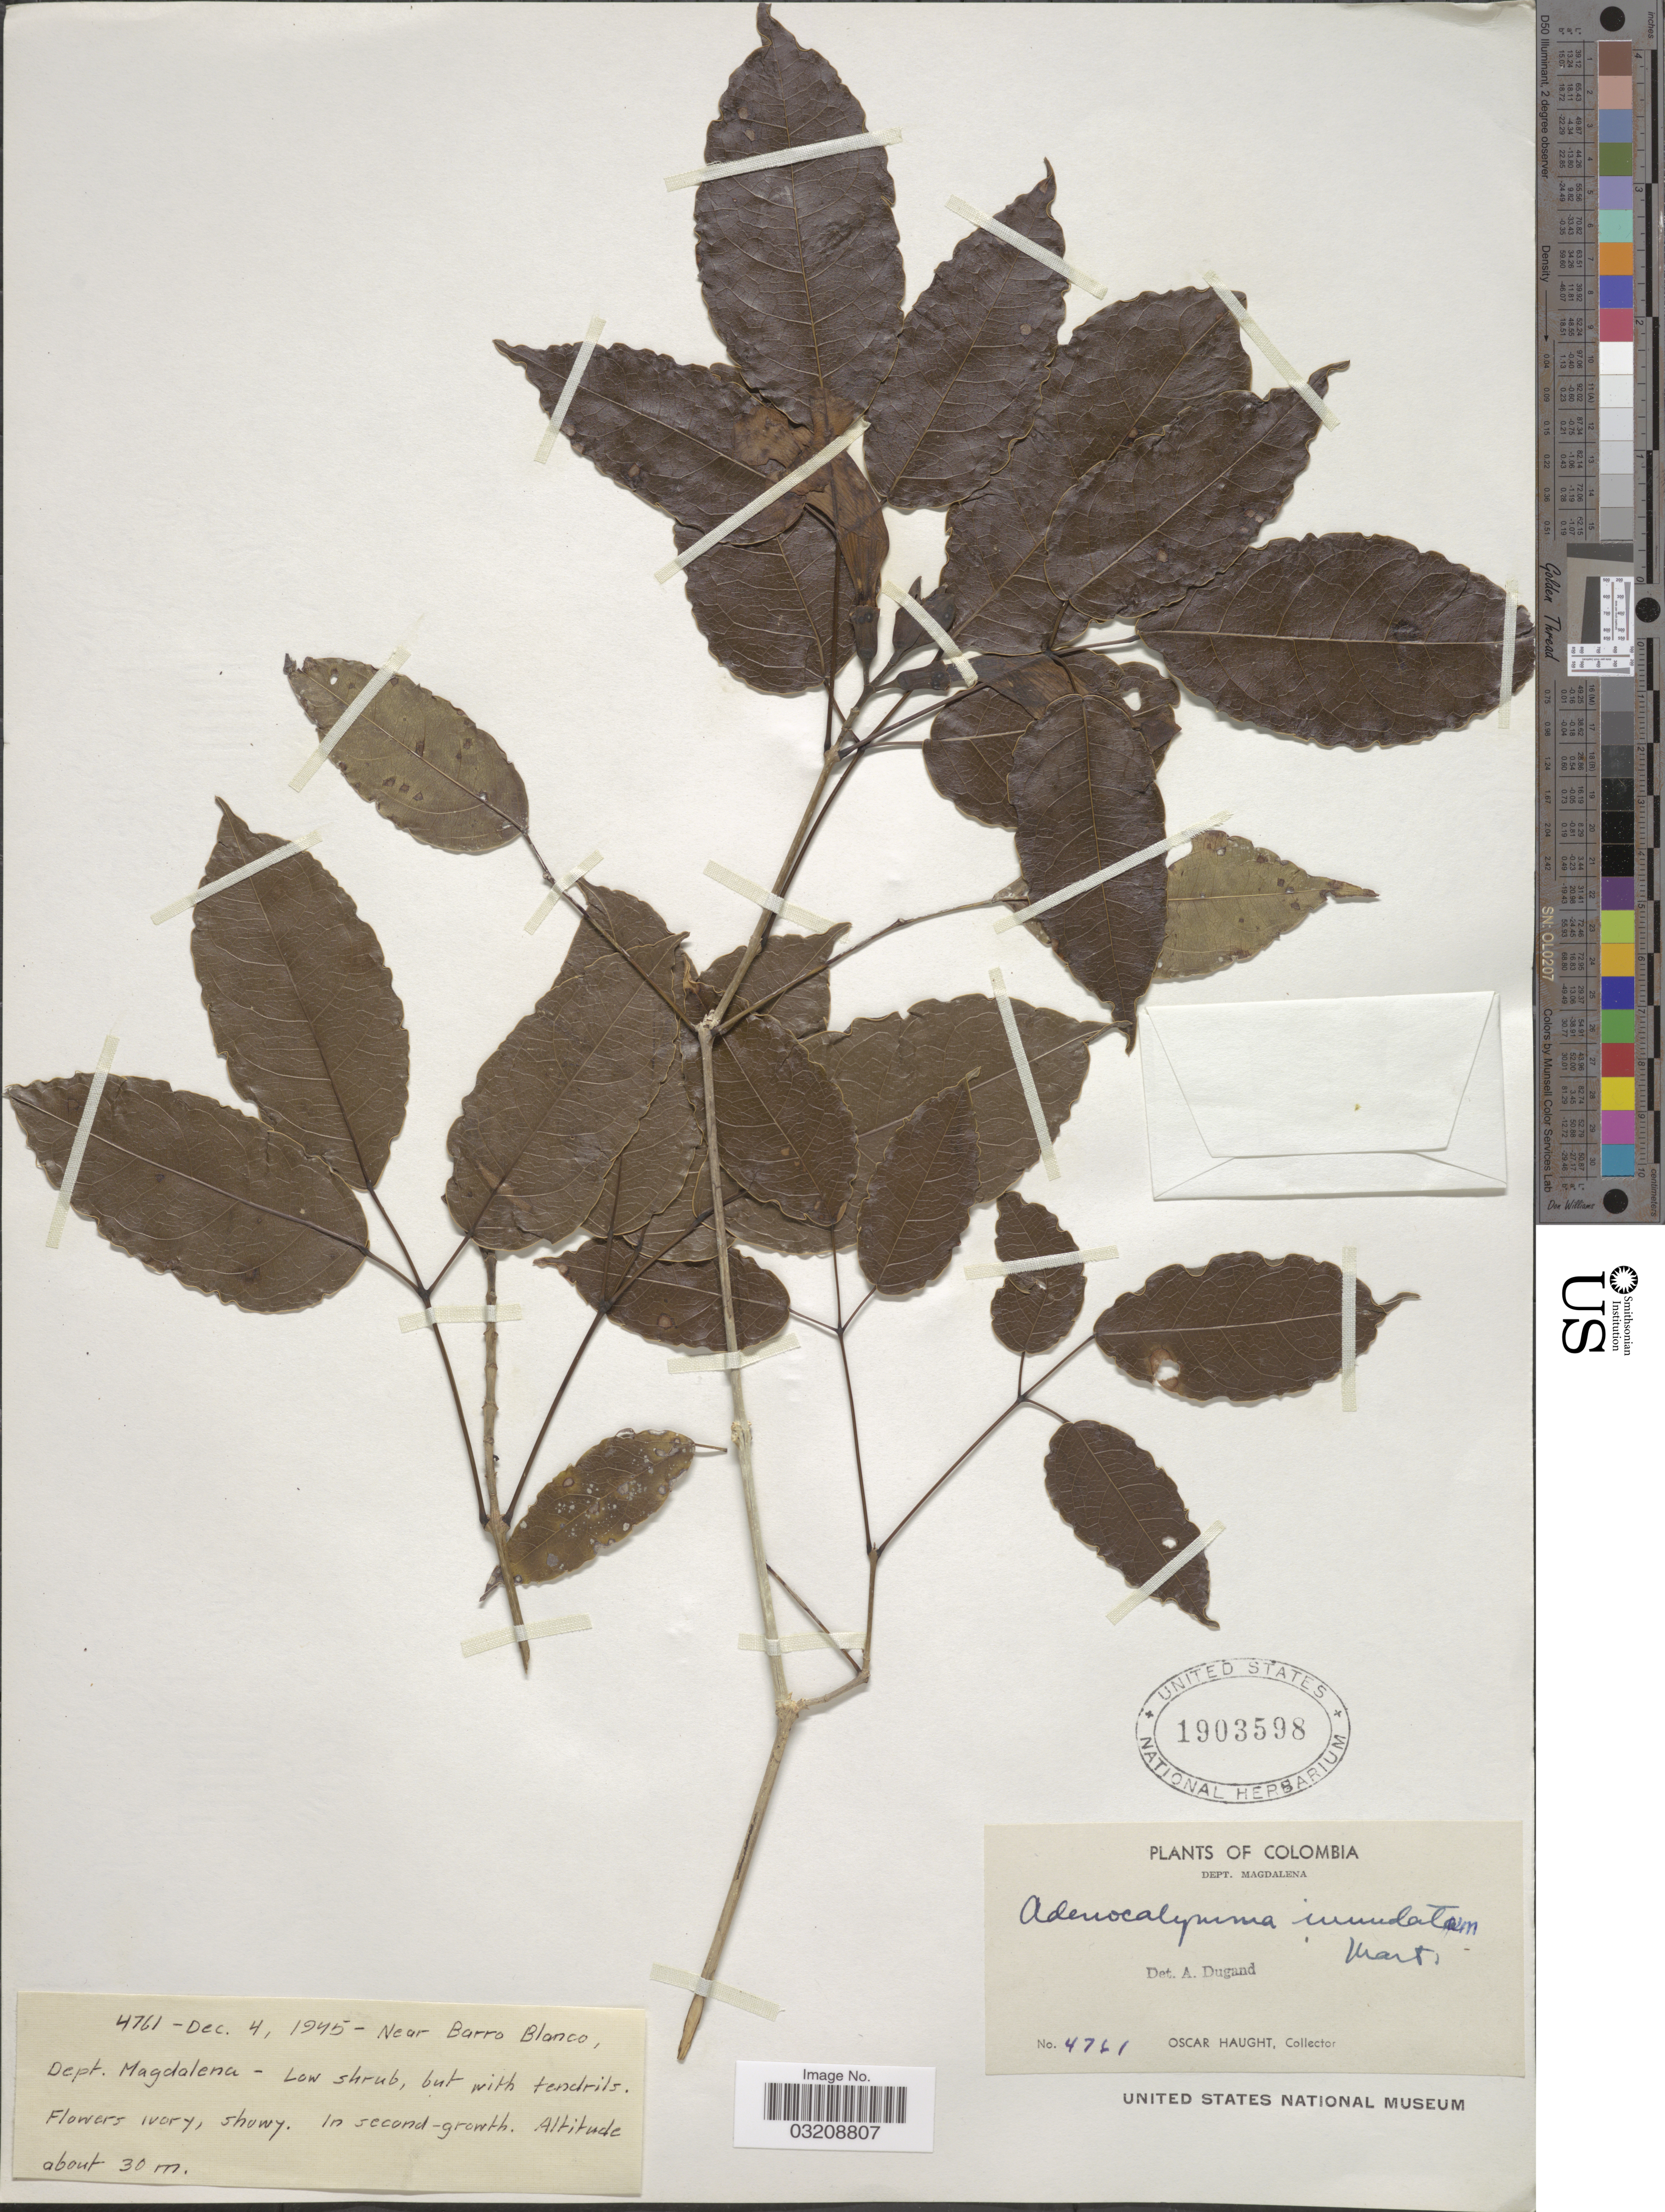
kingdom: Plantae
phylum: Tracheophyta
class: Magnoliopsida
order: Lamiales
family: Bignoniaceae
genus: Adenocalymma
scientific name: Adenocalymma inundatum var. inundatum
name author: Mart. ex DC.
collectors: O. L. Haught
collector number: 4761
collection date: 1945-12-04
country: Colombia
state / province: Magdalena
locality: Near Barro Blanco, Dept. Magdalena.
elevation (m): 30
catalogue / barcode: US 1903598